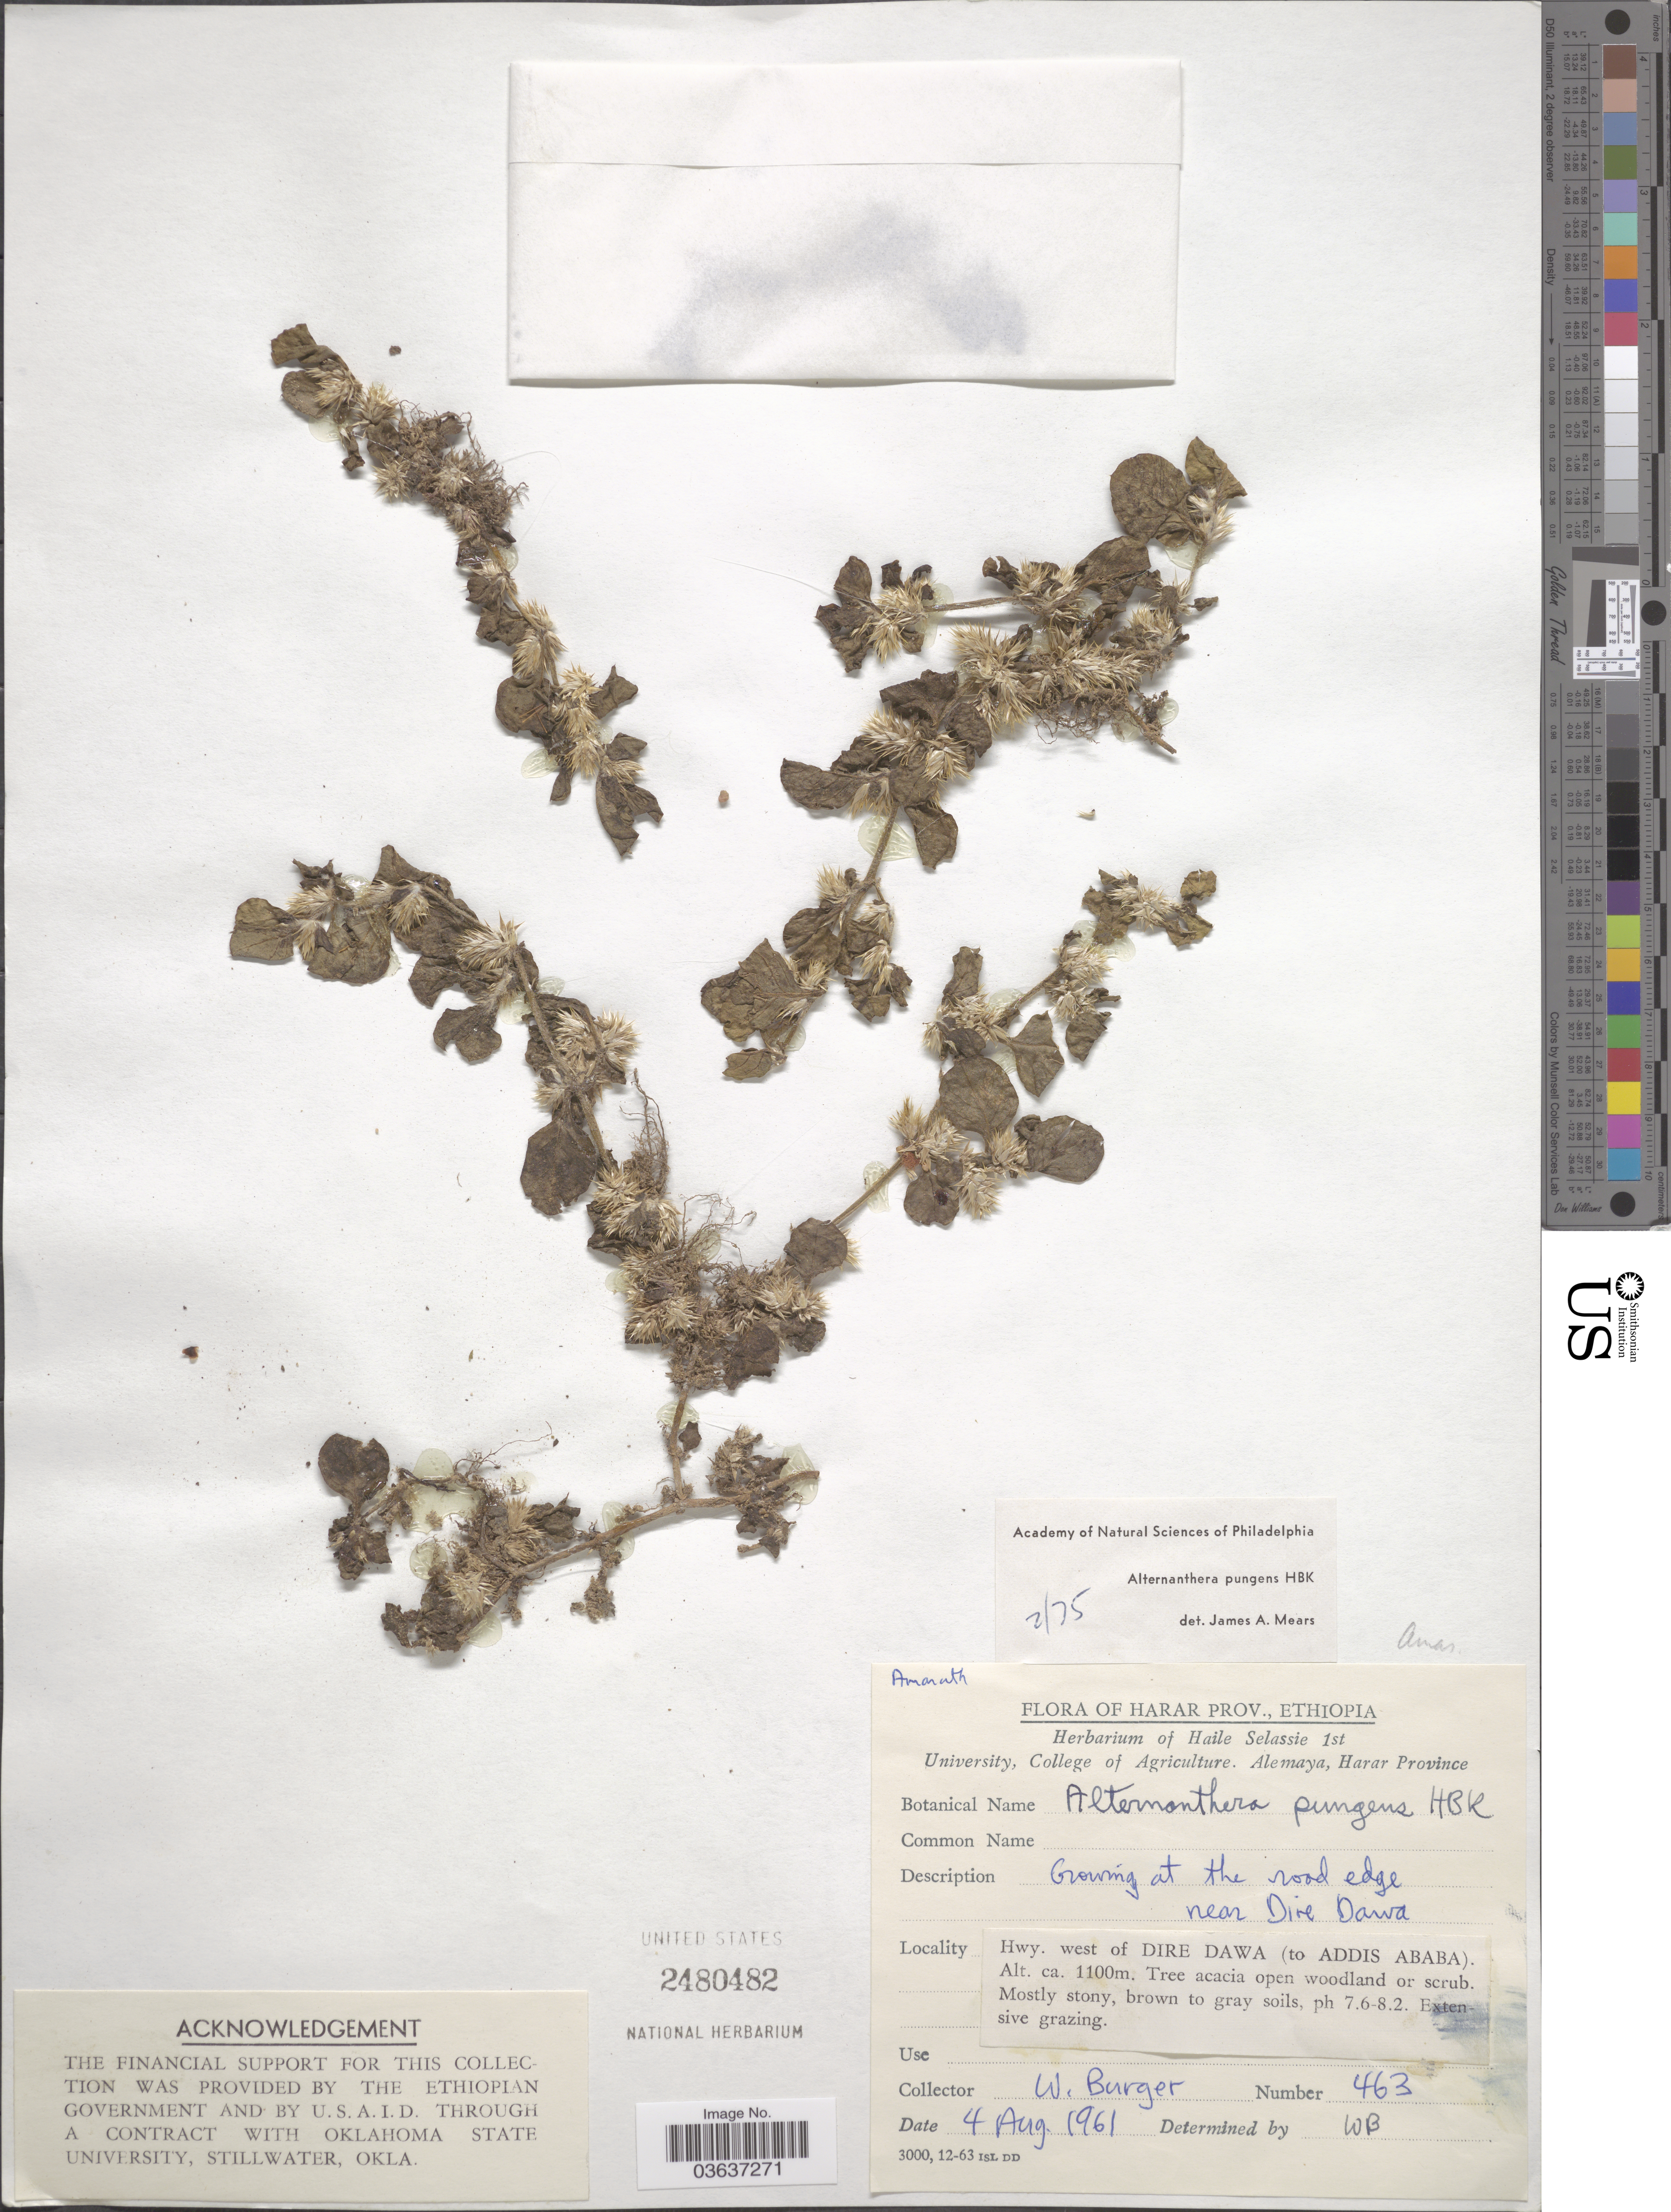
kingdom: Plantae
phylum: Tracheophyta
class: Magnoliopsida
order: Caryophyllales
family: Amaranthaceae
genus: Alternanthera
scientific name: Alternanthera pungens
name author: Kunth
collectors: W. Burger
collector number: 463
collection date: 1961-08-04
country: Ethiopia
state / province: Addis Ababa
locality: Harar Prov. Road edge near Dire Dawa. Hwy. west of Dire Dawa (to Addis Ababa).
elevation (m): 1100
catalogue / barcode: US 2480482